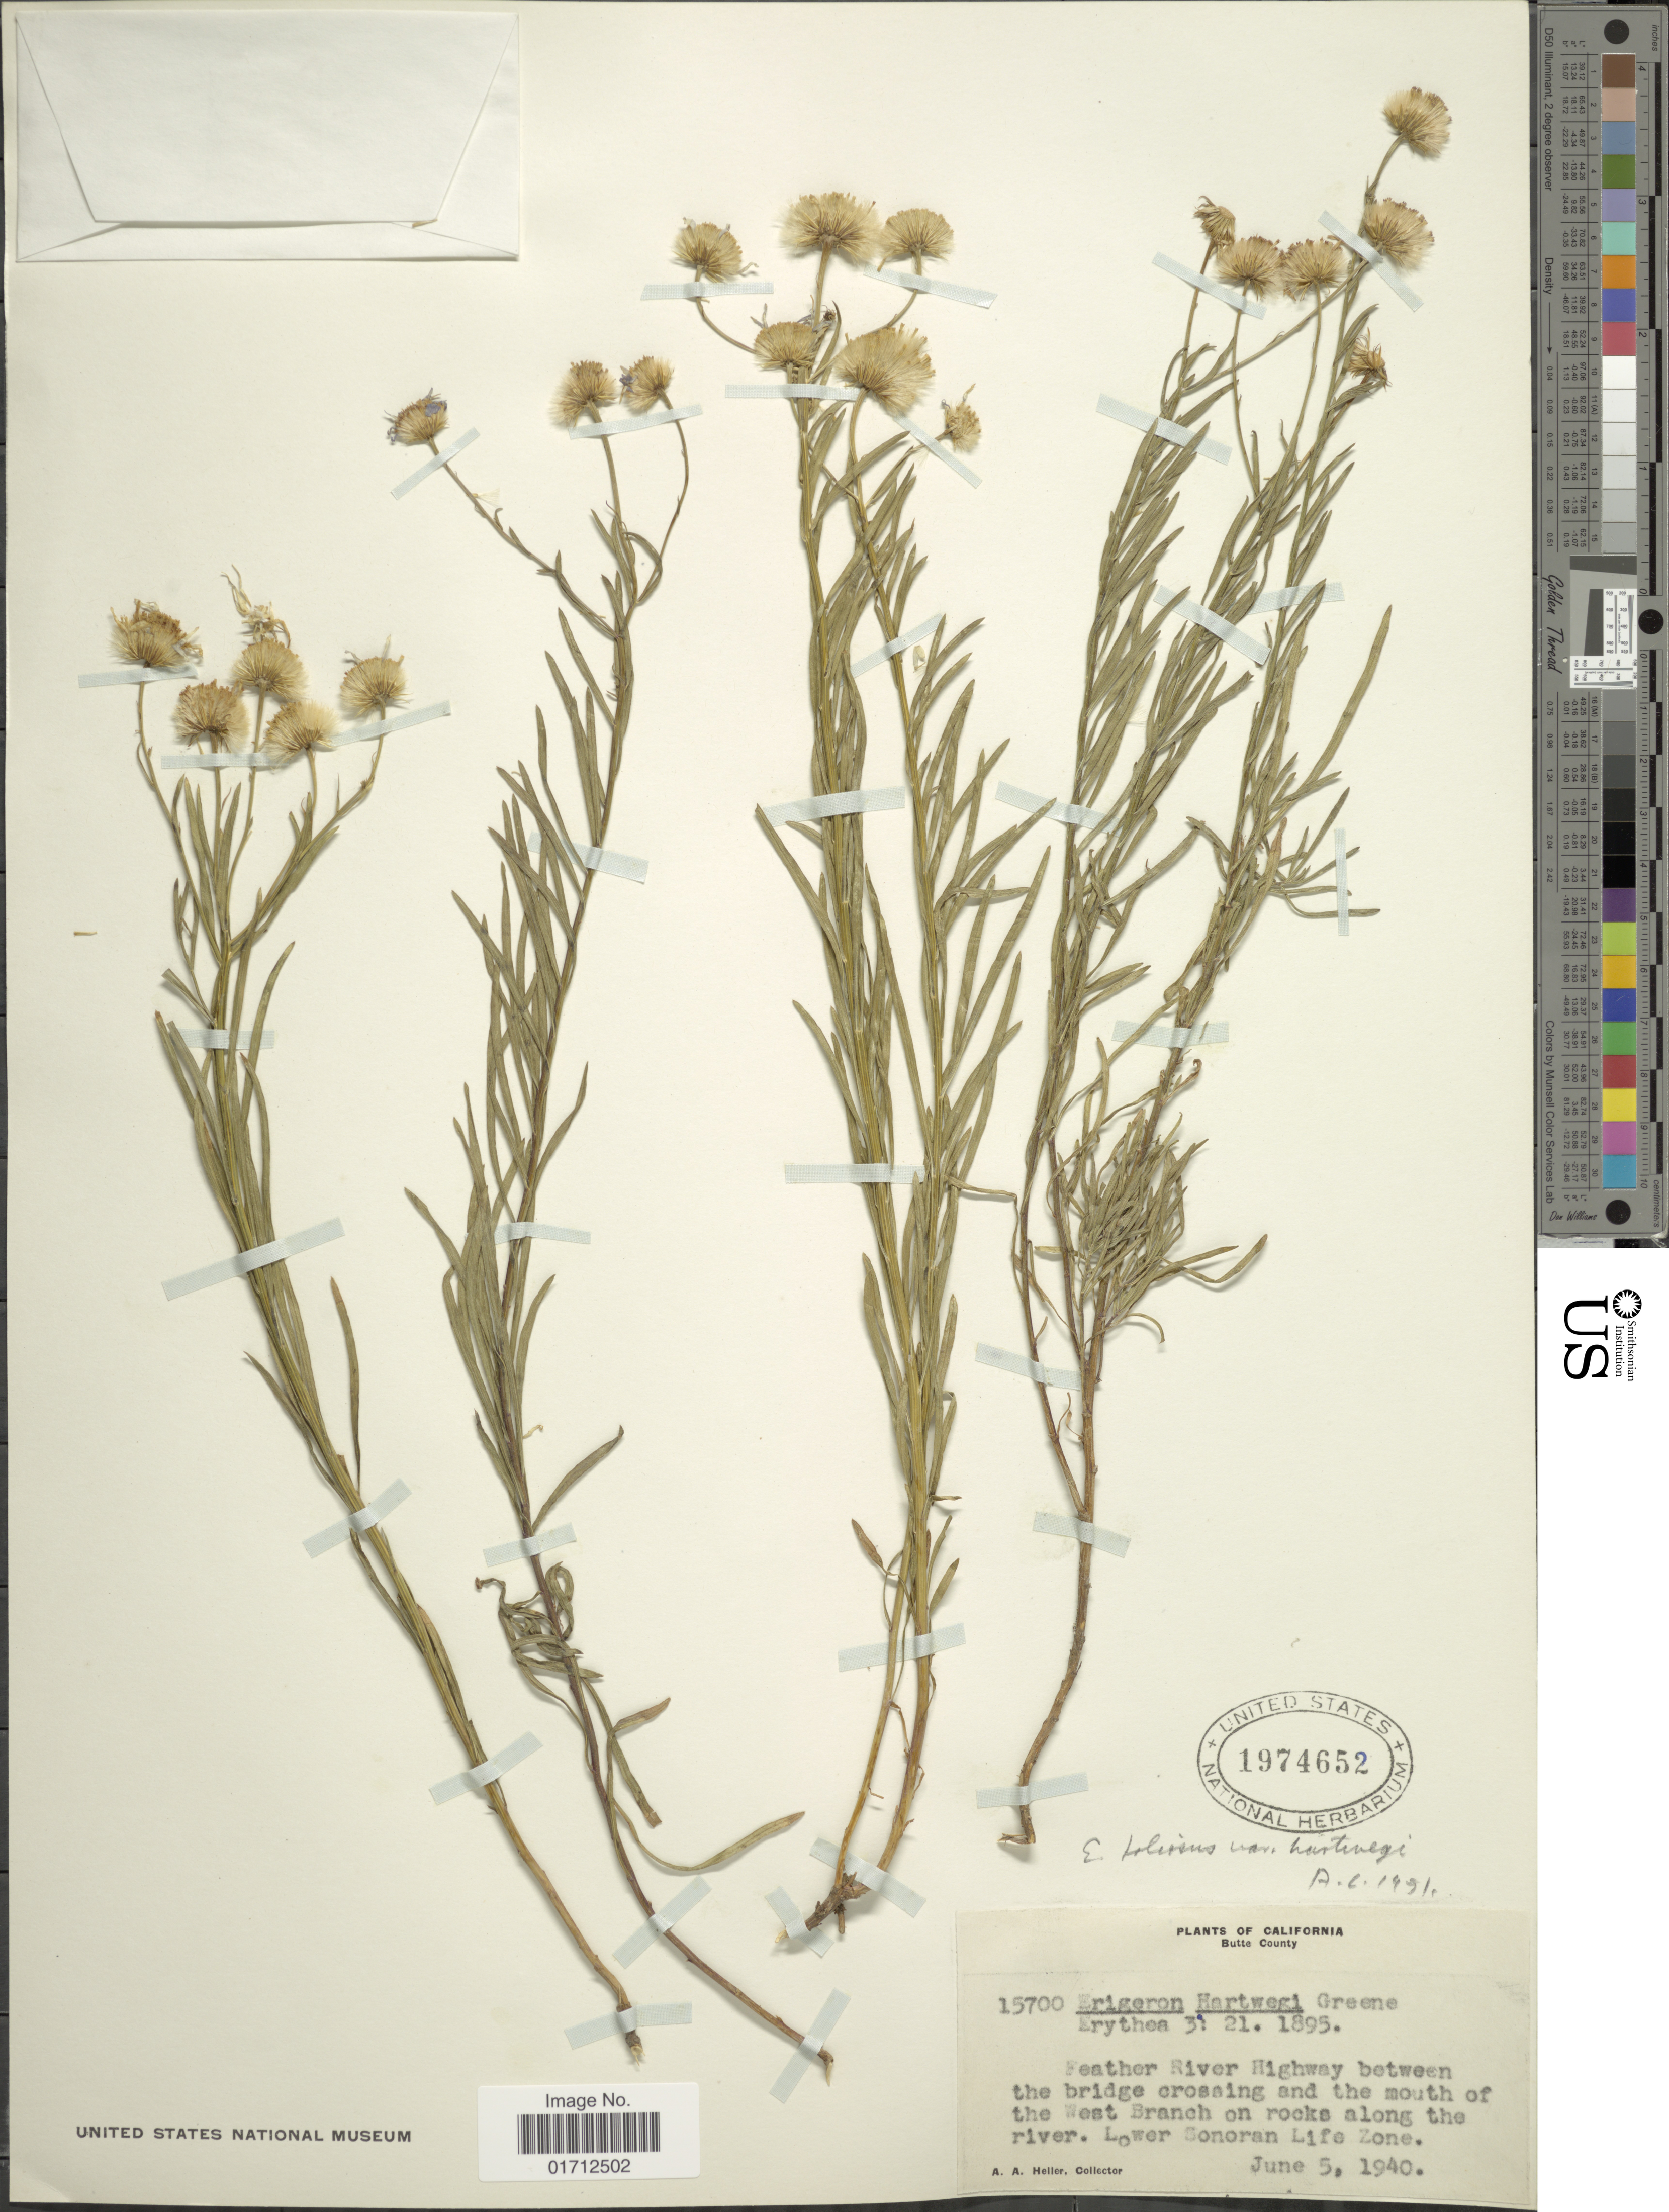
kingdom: Plantae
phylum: Tracheophyta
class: Magnoliopsida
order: Asterales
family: Asteraceae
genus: Erigeron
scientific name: Erigeron foliosus var. hartwegii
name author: (Greene) Jeps.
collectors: A. A. Heller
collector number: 15700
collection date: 1940-06-05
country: United States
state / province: California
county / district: Butte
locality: Butte County, Feather River Highway between the bridge crossing and the mouth of the West Branch on rocks along the river, Lower Sonoran Life Zone.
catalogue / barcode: US 1974652